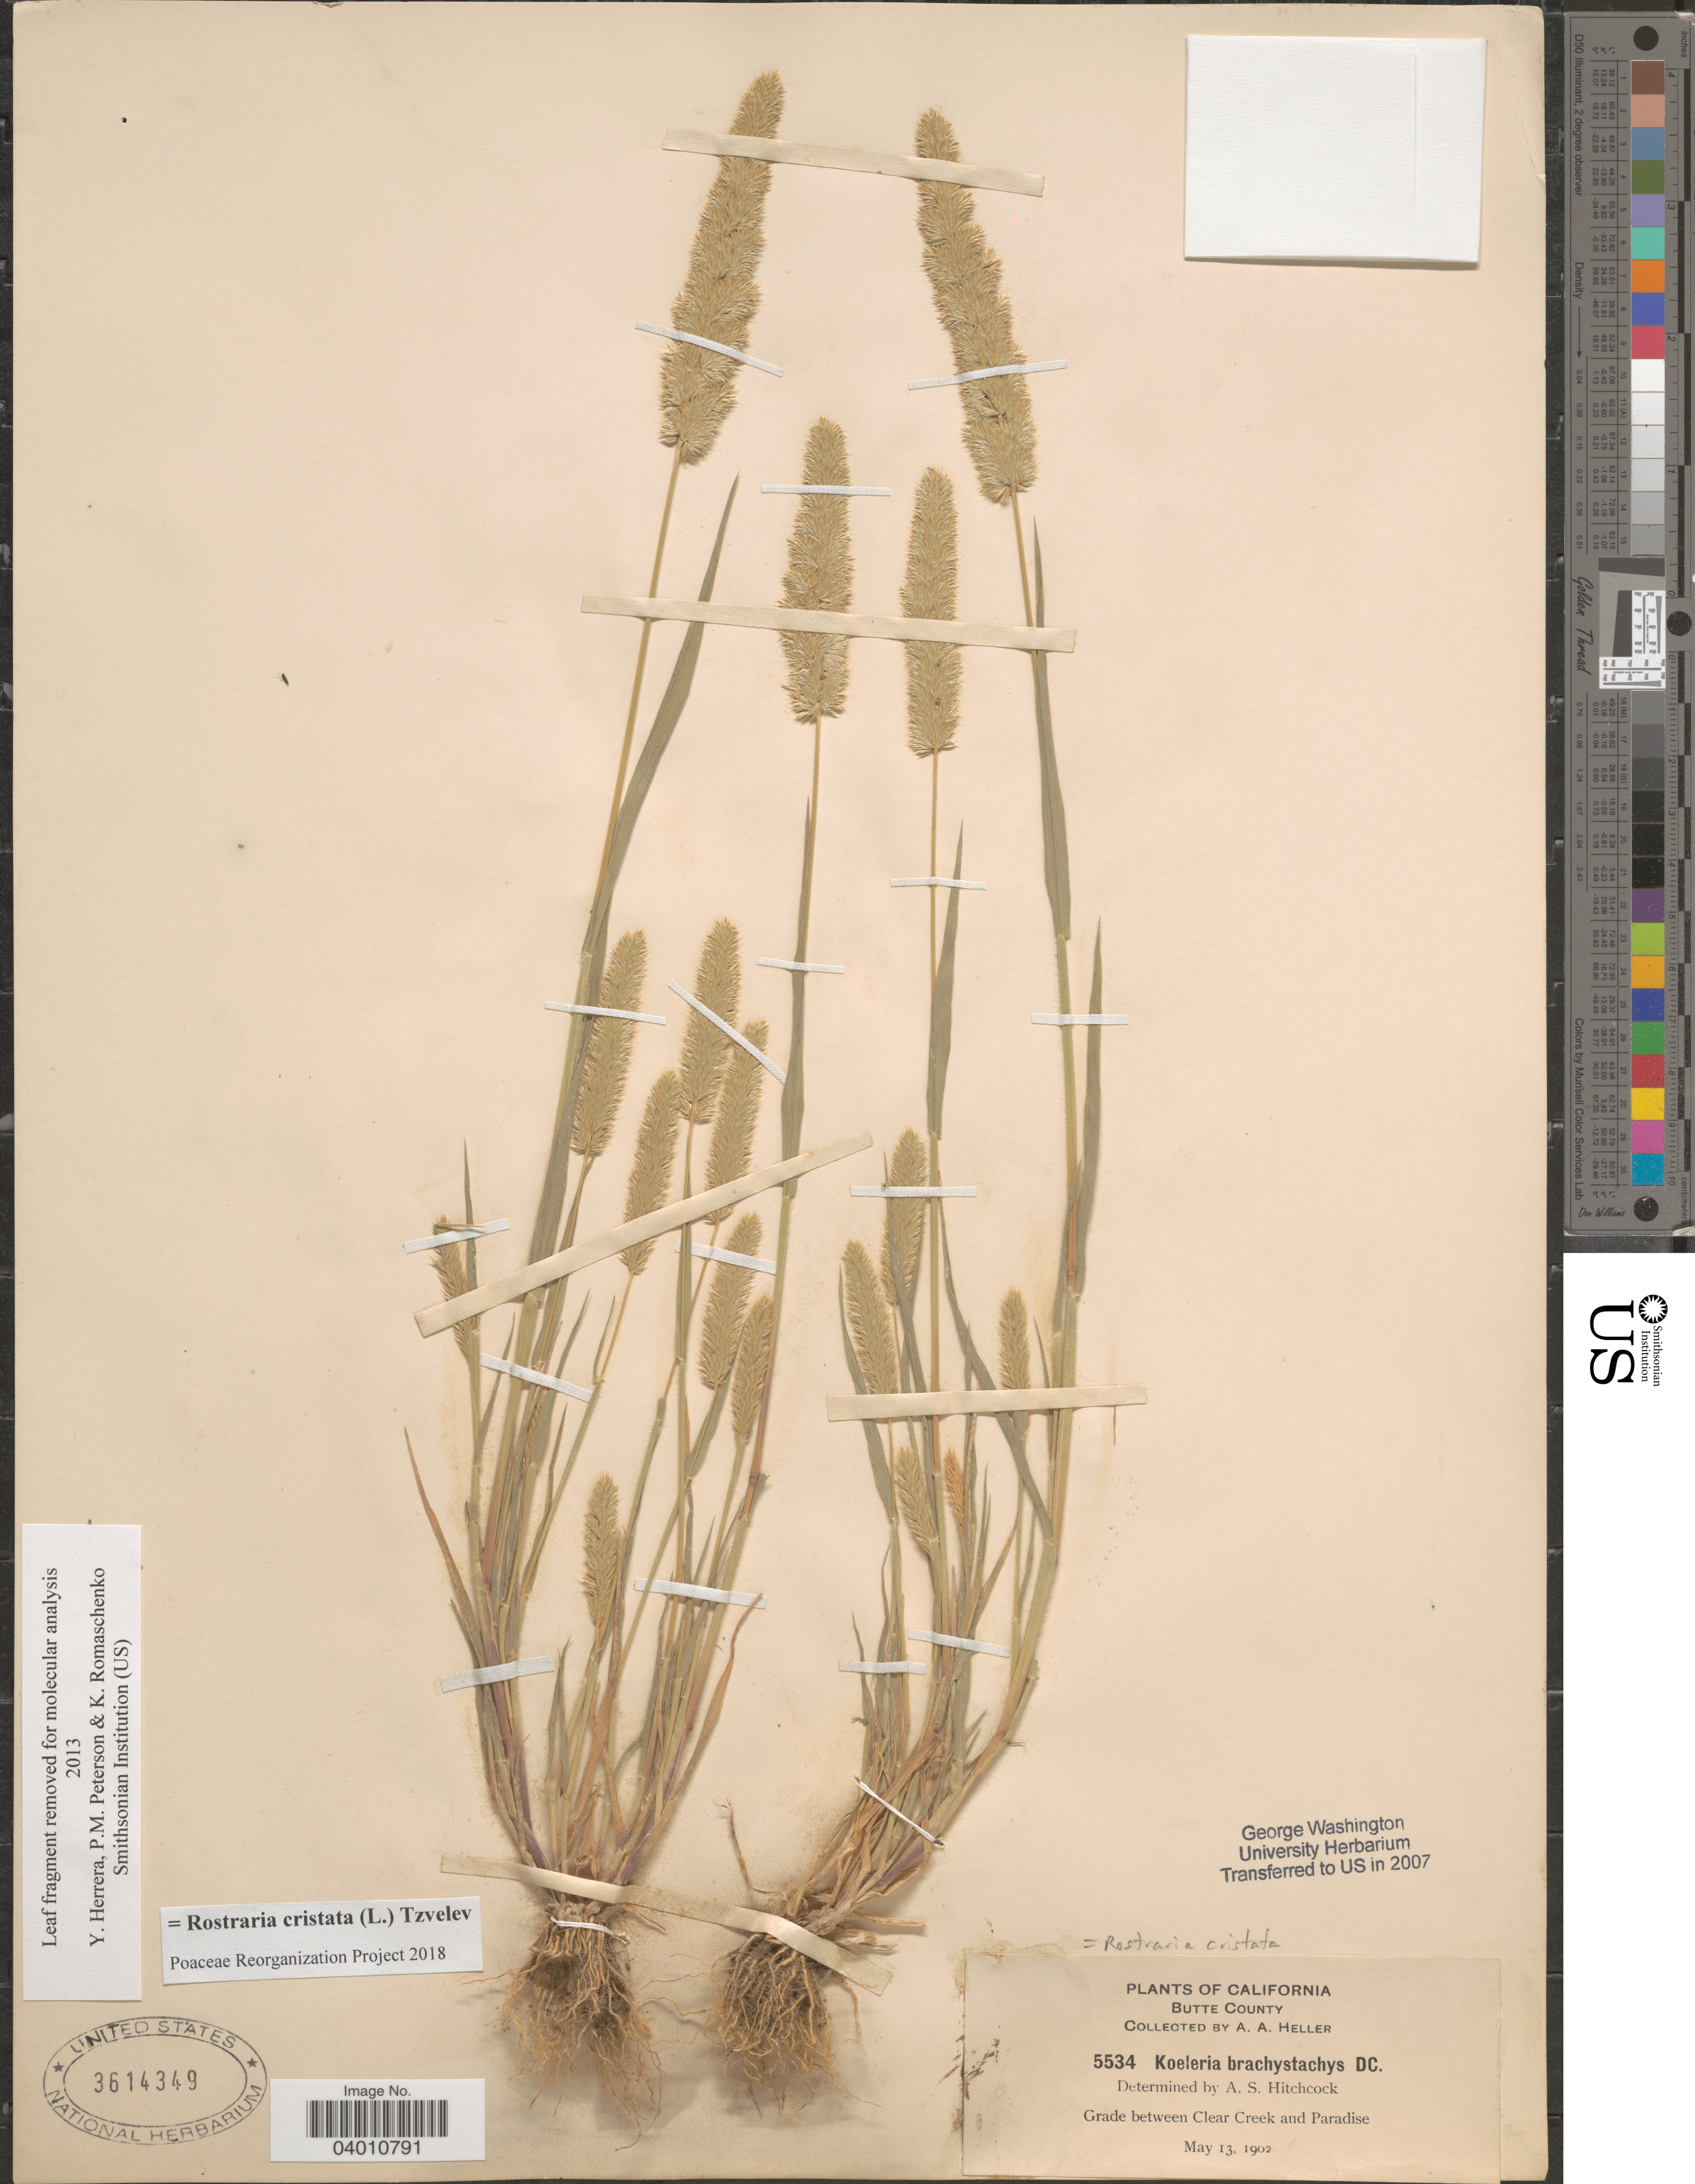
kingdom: Plantae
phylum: Tracheophyta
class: Liliopsida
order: Poales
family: Poaceae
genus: Rostraria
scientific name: Rostraria cristata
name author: (L.) Tzvelev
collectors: A. A. Heller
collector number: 5534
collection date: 1902-05-13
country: United States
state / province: California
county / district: Butte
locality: Butte County. Grade between Clear Creek and Paradise.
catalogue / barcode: US 3614349